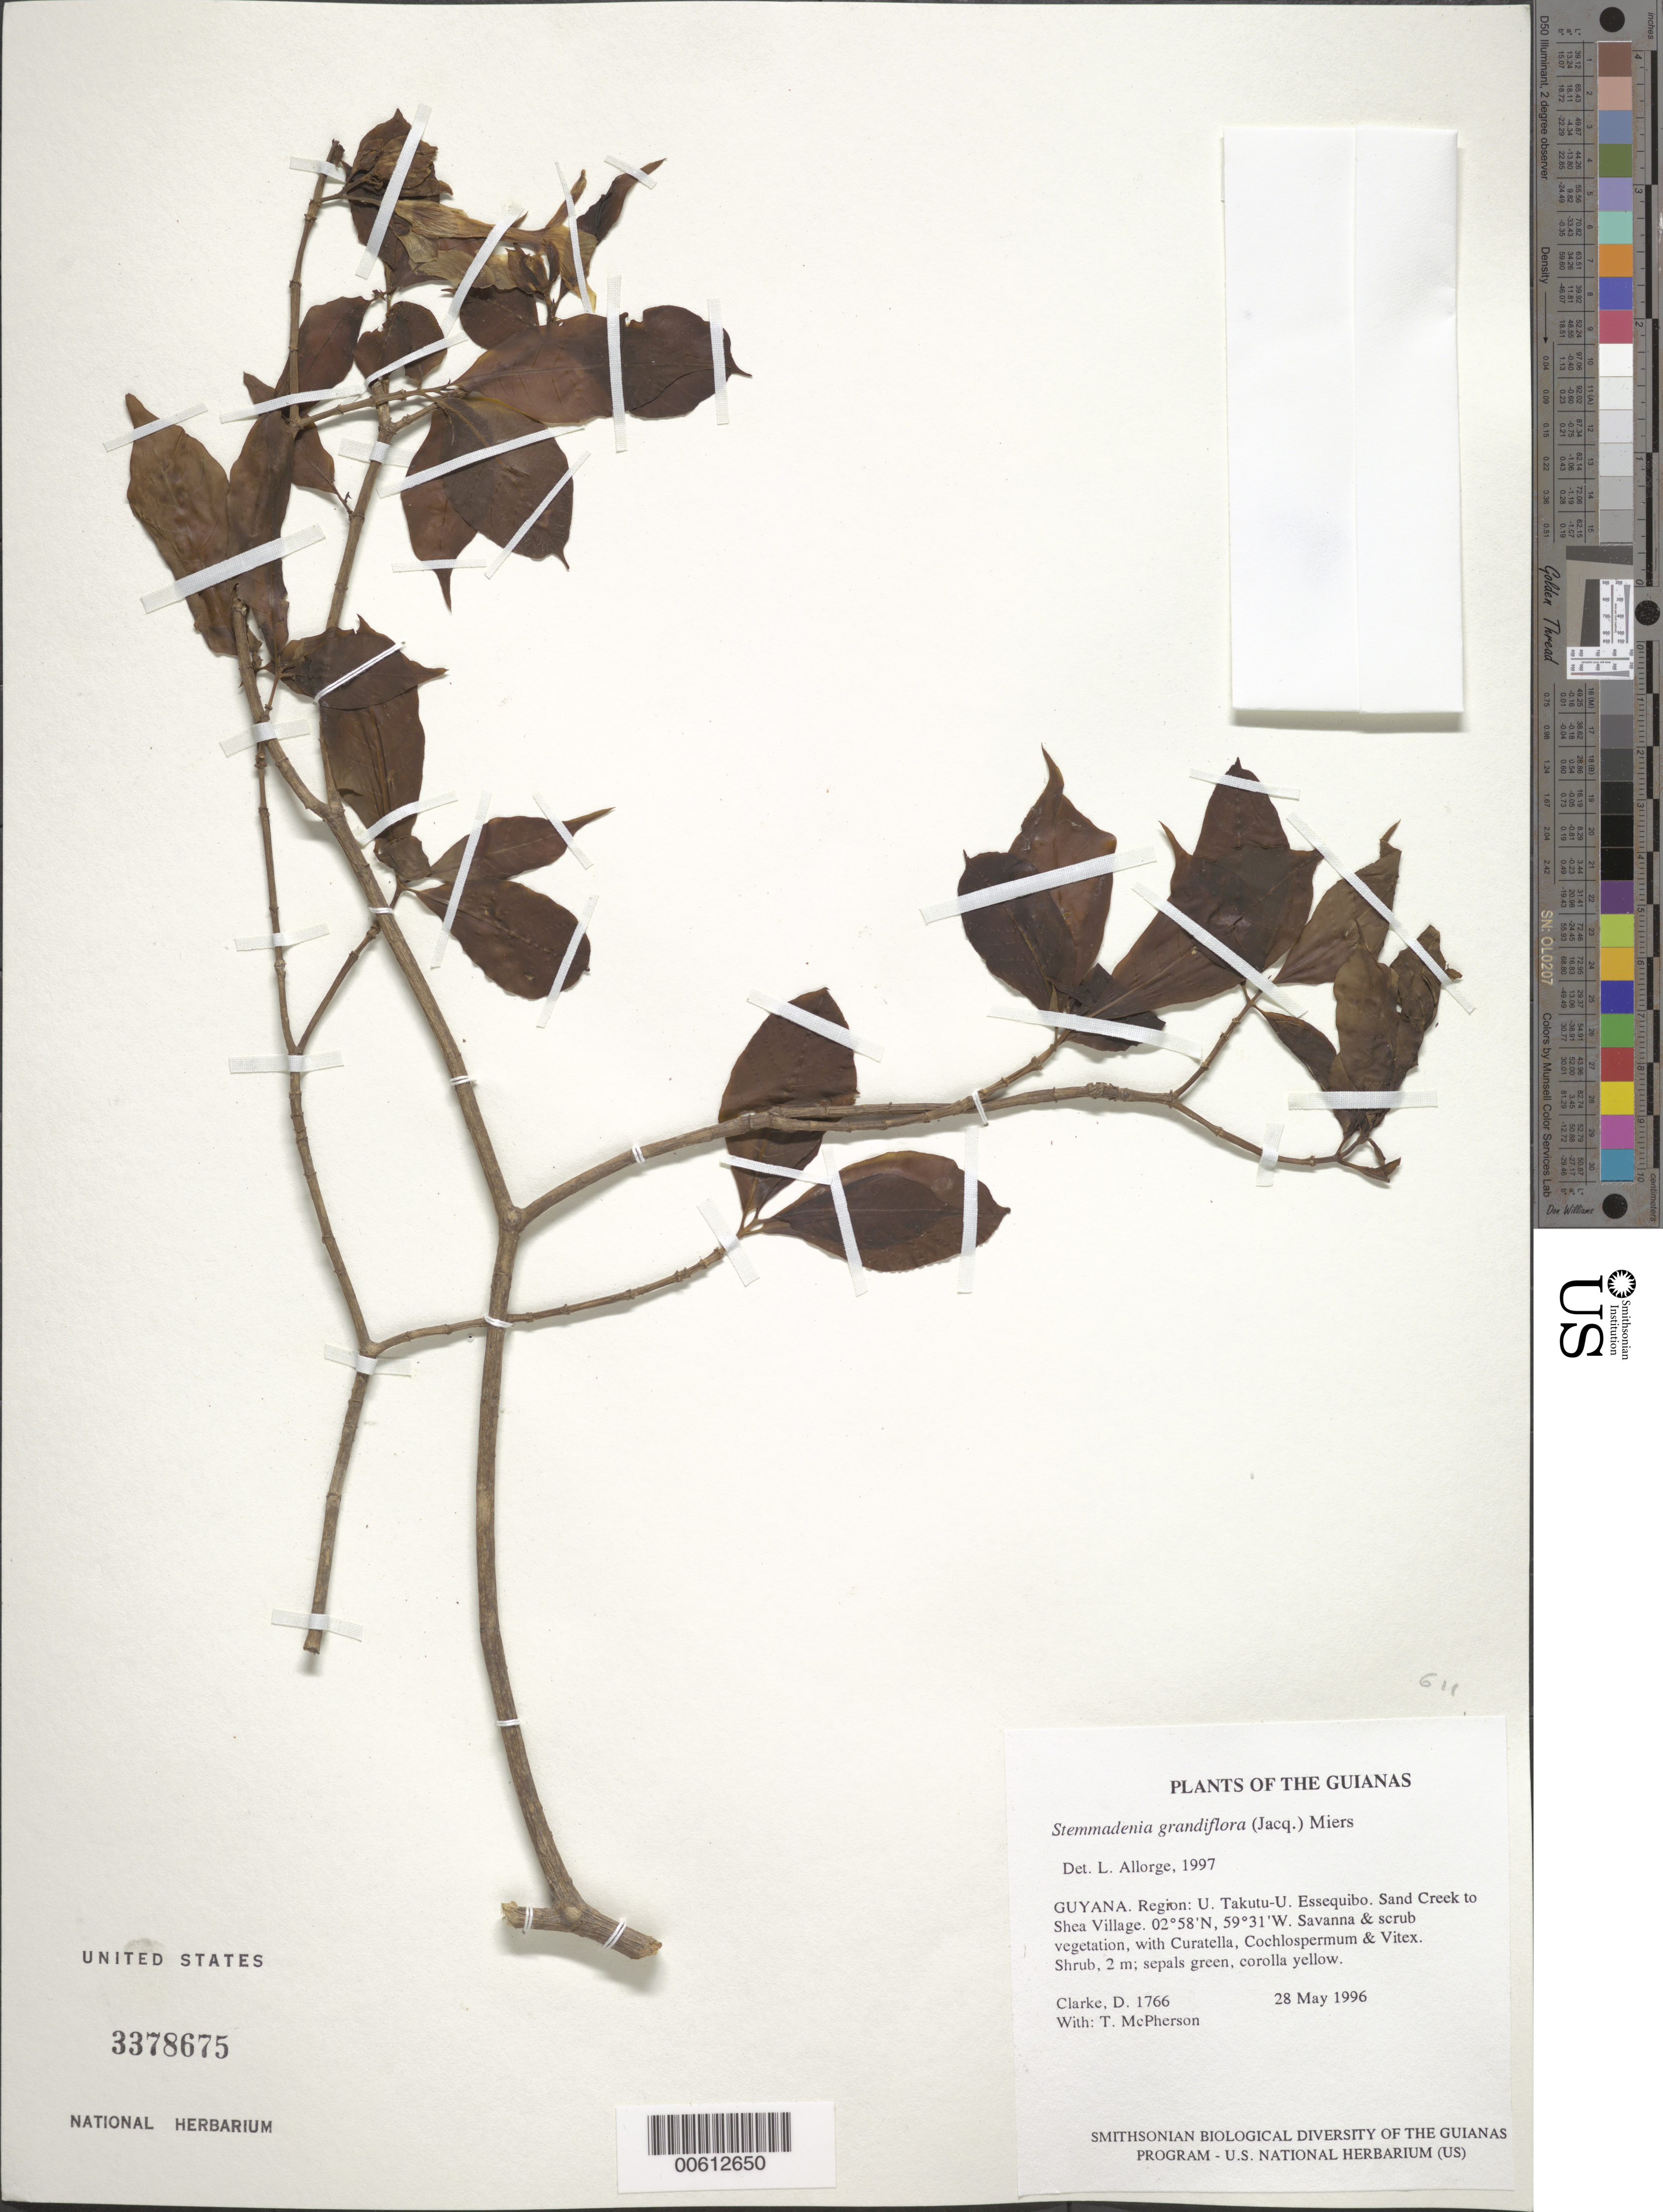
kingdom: Plantae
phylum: Tracheophyta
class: Magnoliopsida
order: Gentianales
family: Apocynaceae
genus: Stemmadenia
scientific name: Stemmadenia grandiflora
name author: (Jacq.) Miers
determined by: Allorge, L.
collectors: H. D. Clarke & T. McPherson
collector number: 1766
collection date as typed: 28 May 1996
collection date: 1996-05-28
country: Guyana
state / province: U. Takutu-U. Essequibo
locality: Sand Creek to Shea Village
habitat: Savanna & scrub vegetation, with Curatella, Cochlospermum & Vitex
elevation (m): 100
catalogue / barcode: US 3378675